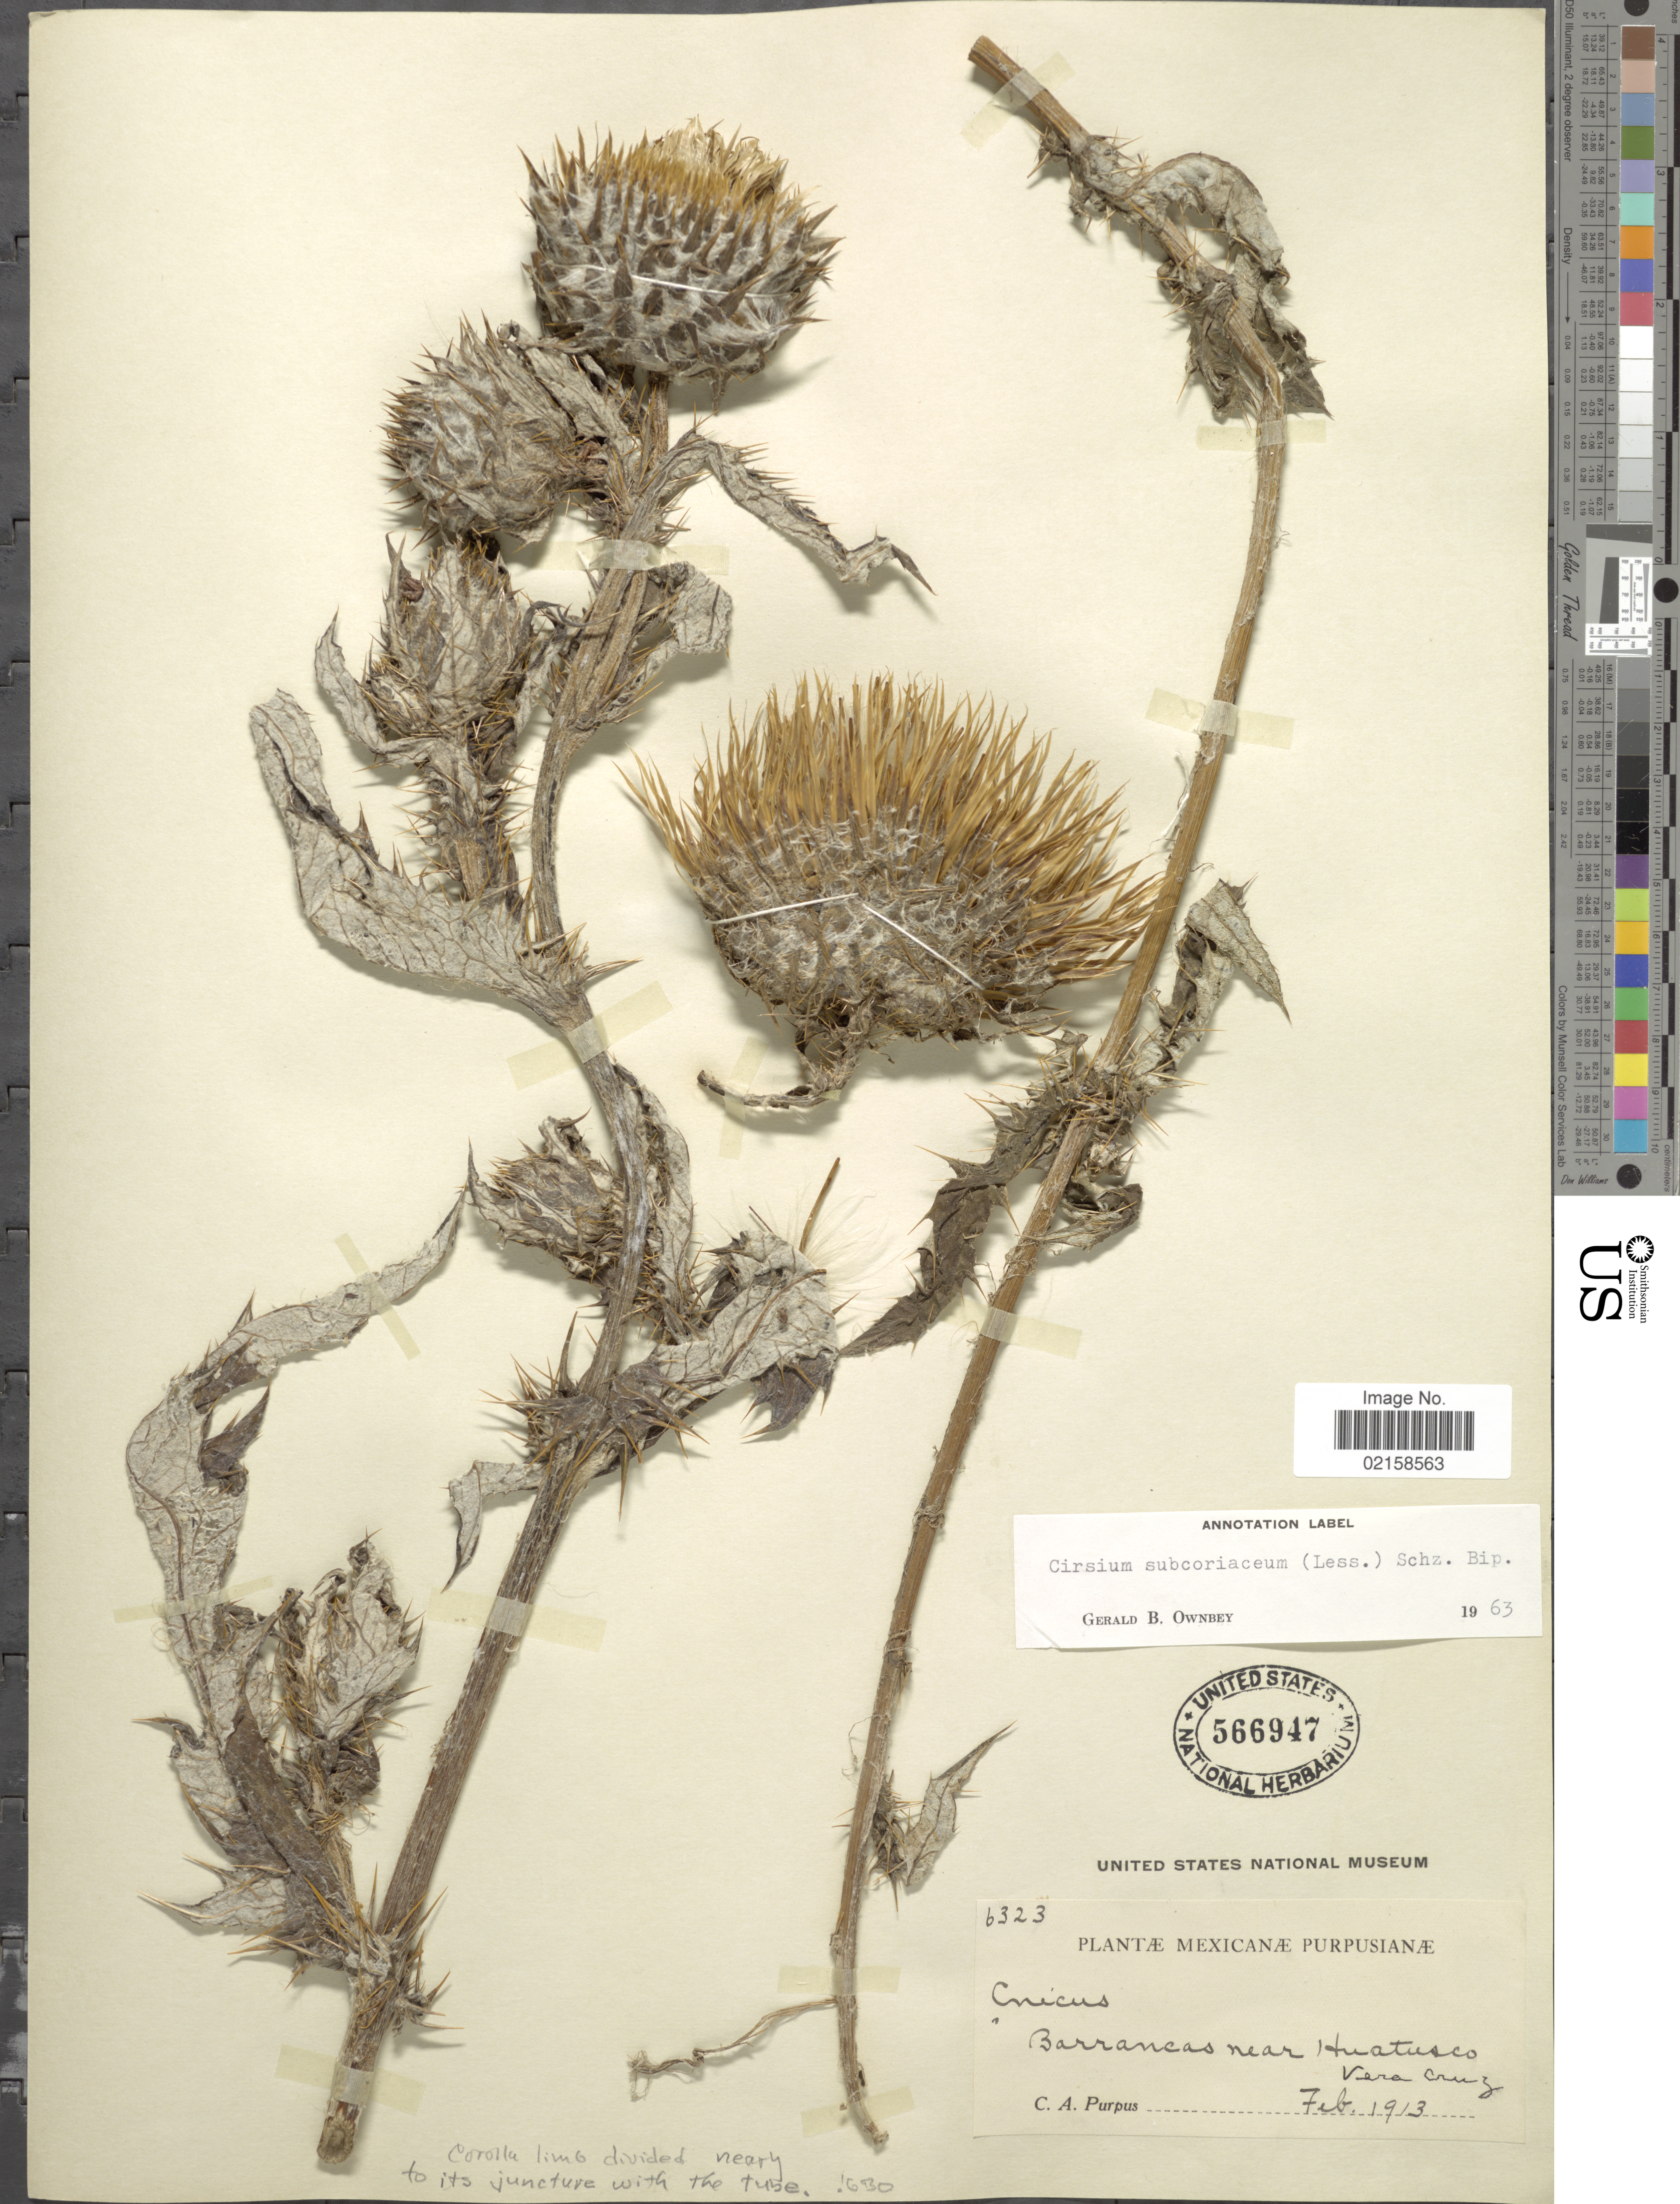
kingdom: Plantae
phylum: Tracheophyta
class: Magnoliopsida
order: Asterales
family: Asteraceae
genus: Cirsium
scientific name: Cirsium subcoriaceum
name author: (Less.) Sch. Bip.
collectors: C. A. Purpus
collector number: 6323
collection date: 1913-02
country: Mexico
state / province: Veracruz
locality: Barrancas near Huatusco, Vera Cruz.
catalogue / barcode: US 566947